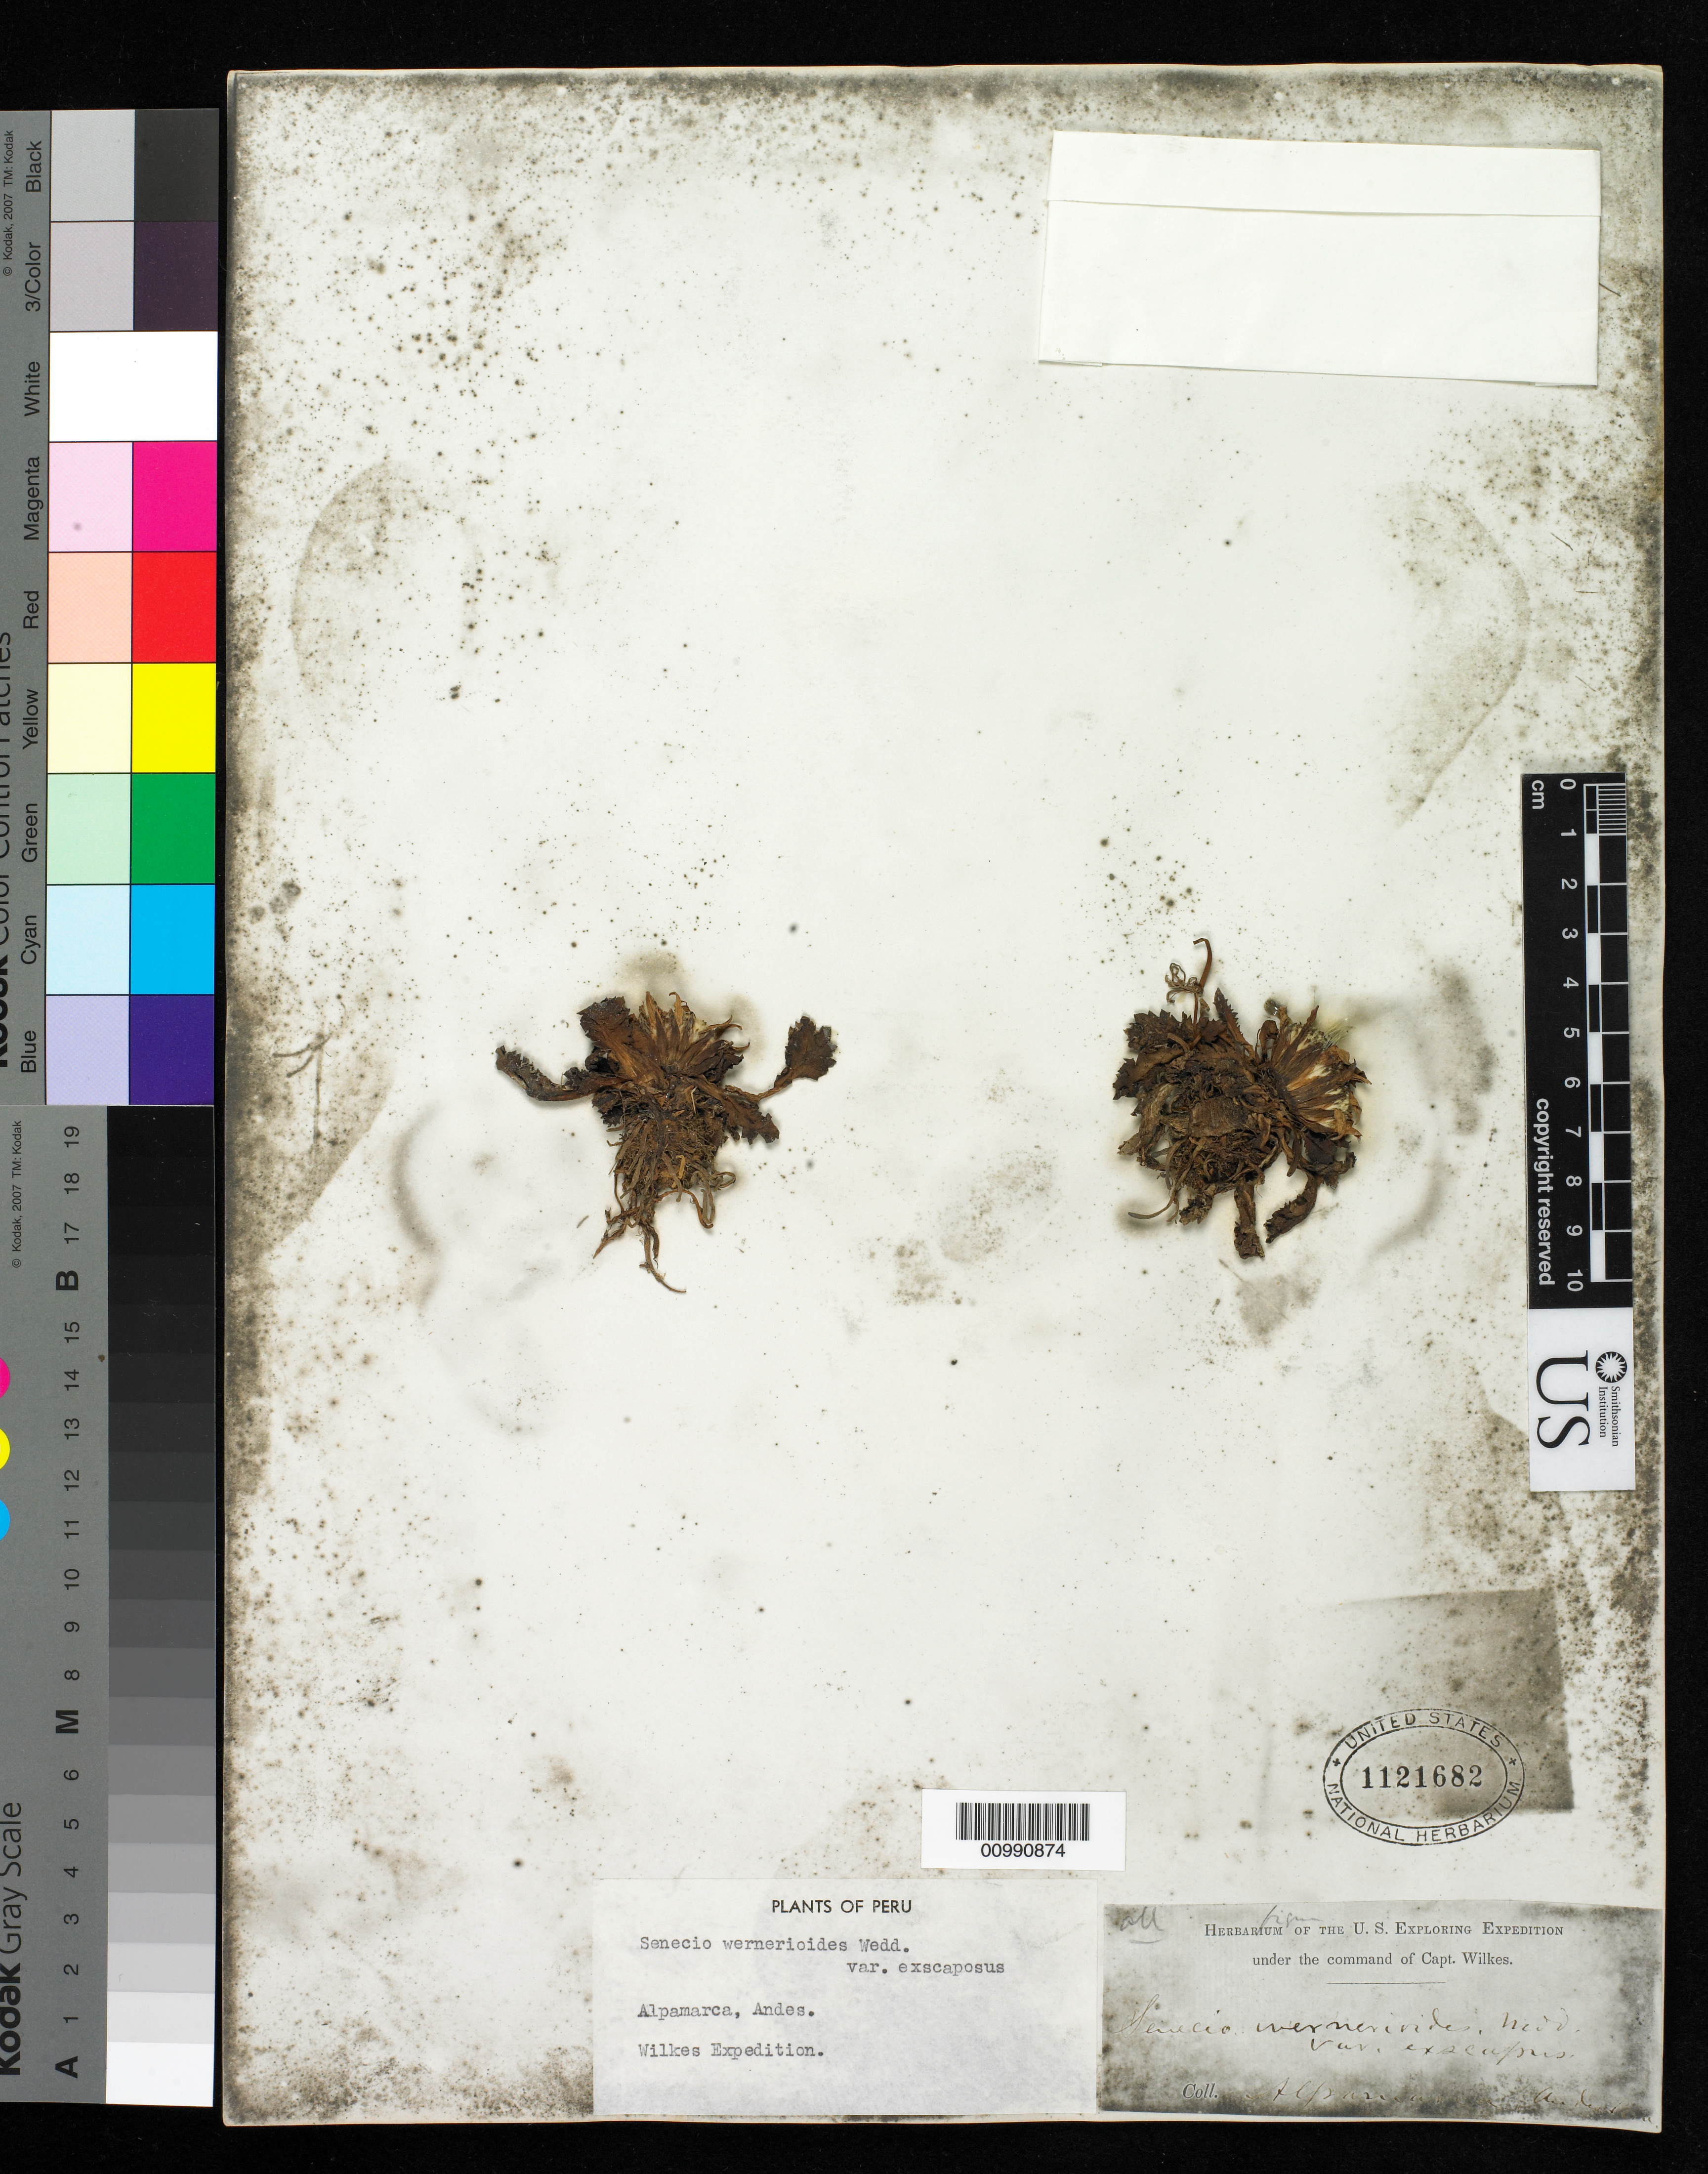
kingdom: Plantae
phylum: Tracheophyta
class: Magnoliopsida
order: Asterales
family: Asteraceae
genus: Senecio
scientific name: Senecio breviscapus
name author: DC.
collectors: Wilkes Explor. Exped.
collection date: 1838/1842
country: Peru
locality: Alpamarca, Andes Peru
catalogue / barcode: US 1121682